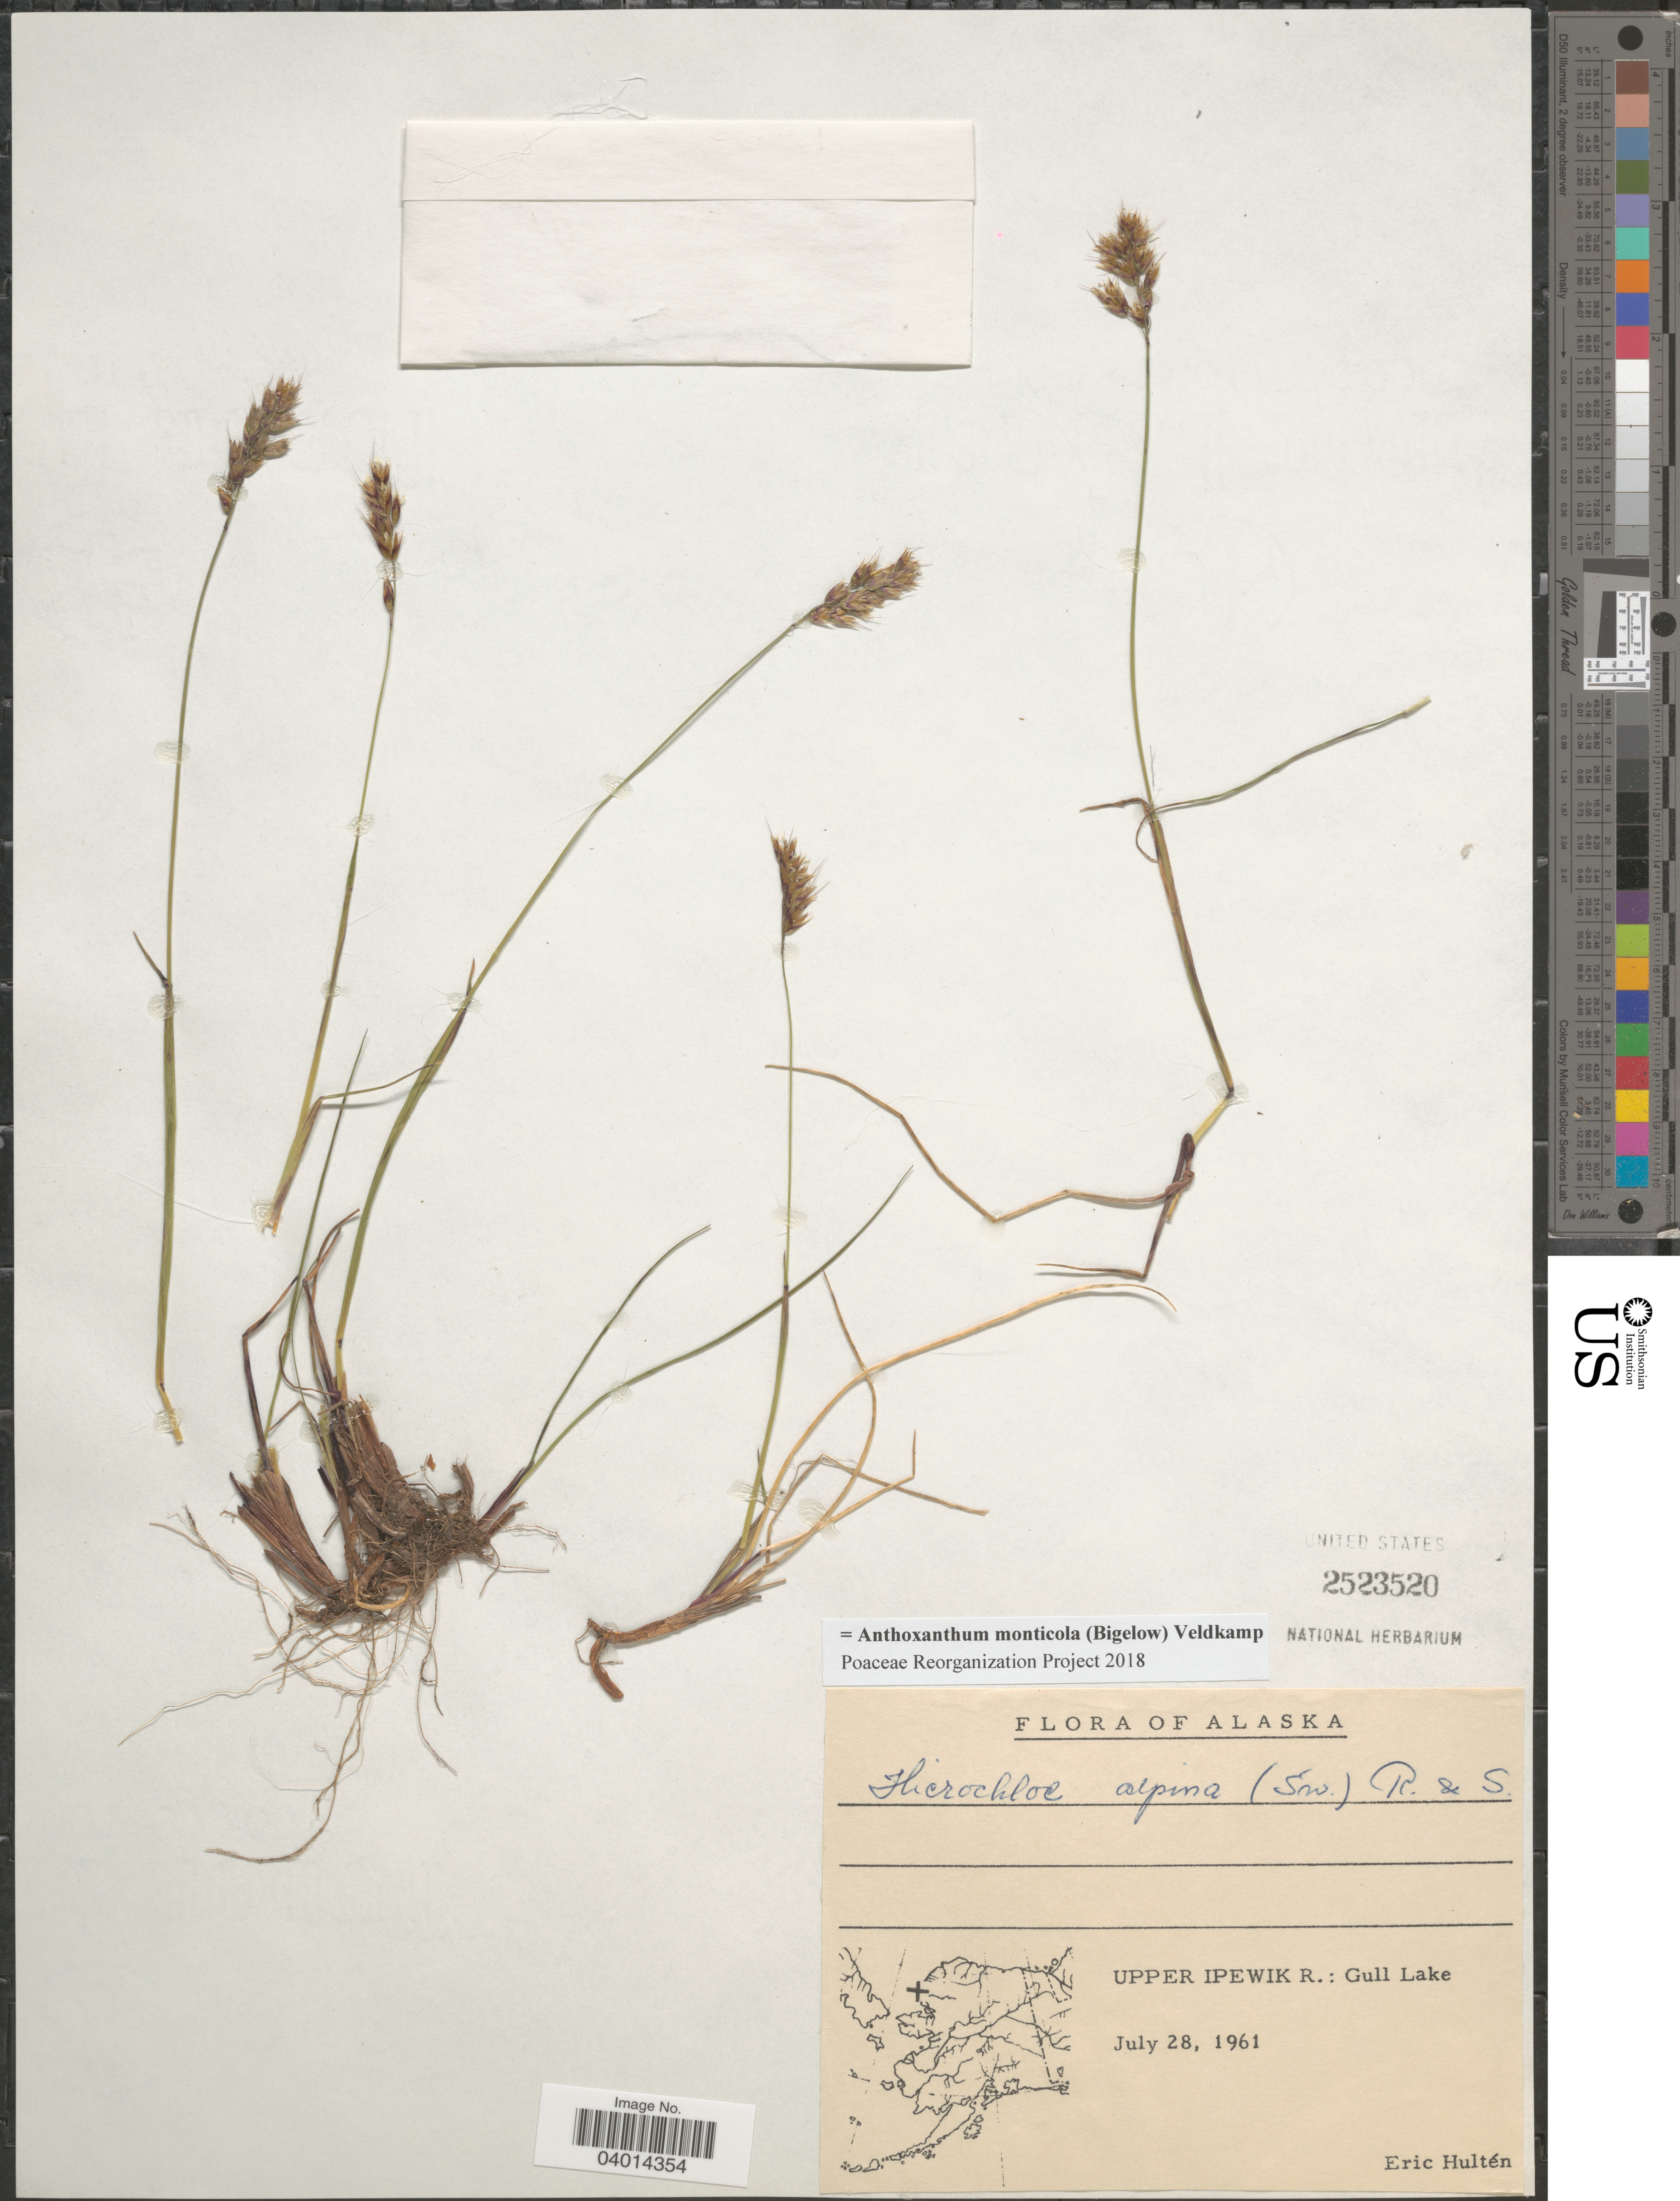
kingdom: Plantae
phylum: Tracheophyta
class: Liliopsida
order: Poales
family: Poaceae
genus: Anthoxanthum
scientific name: Anthoxanthum monticola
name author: (Bigelow) Veldkamp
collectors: E. G. Hultén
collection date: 1961-07-28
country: United States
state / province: Alaska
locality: Upper Ipewik R.: Gull Lake.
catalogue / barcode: US 2523520